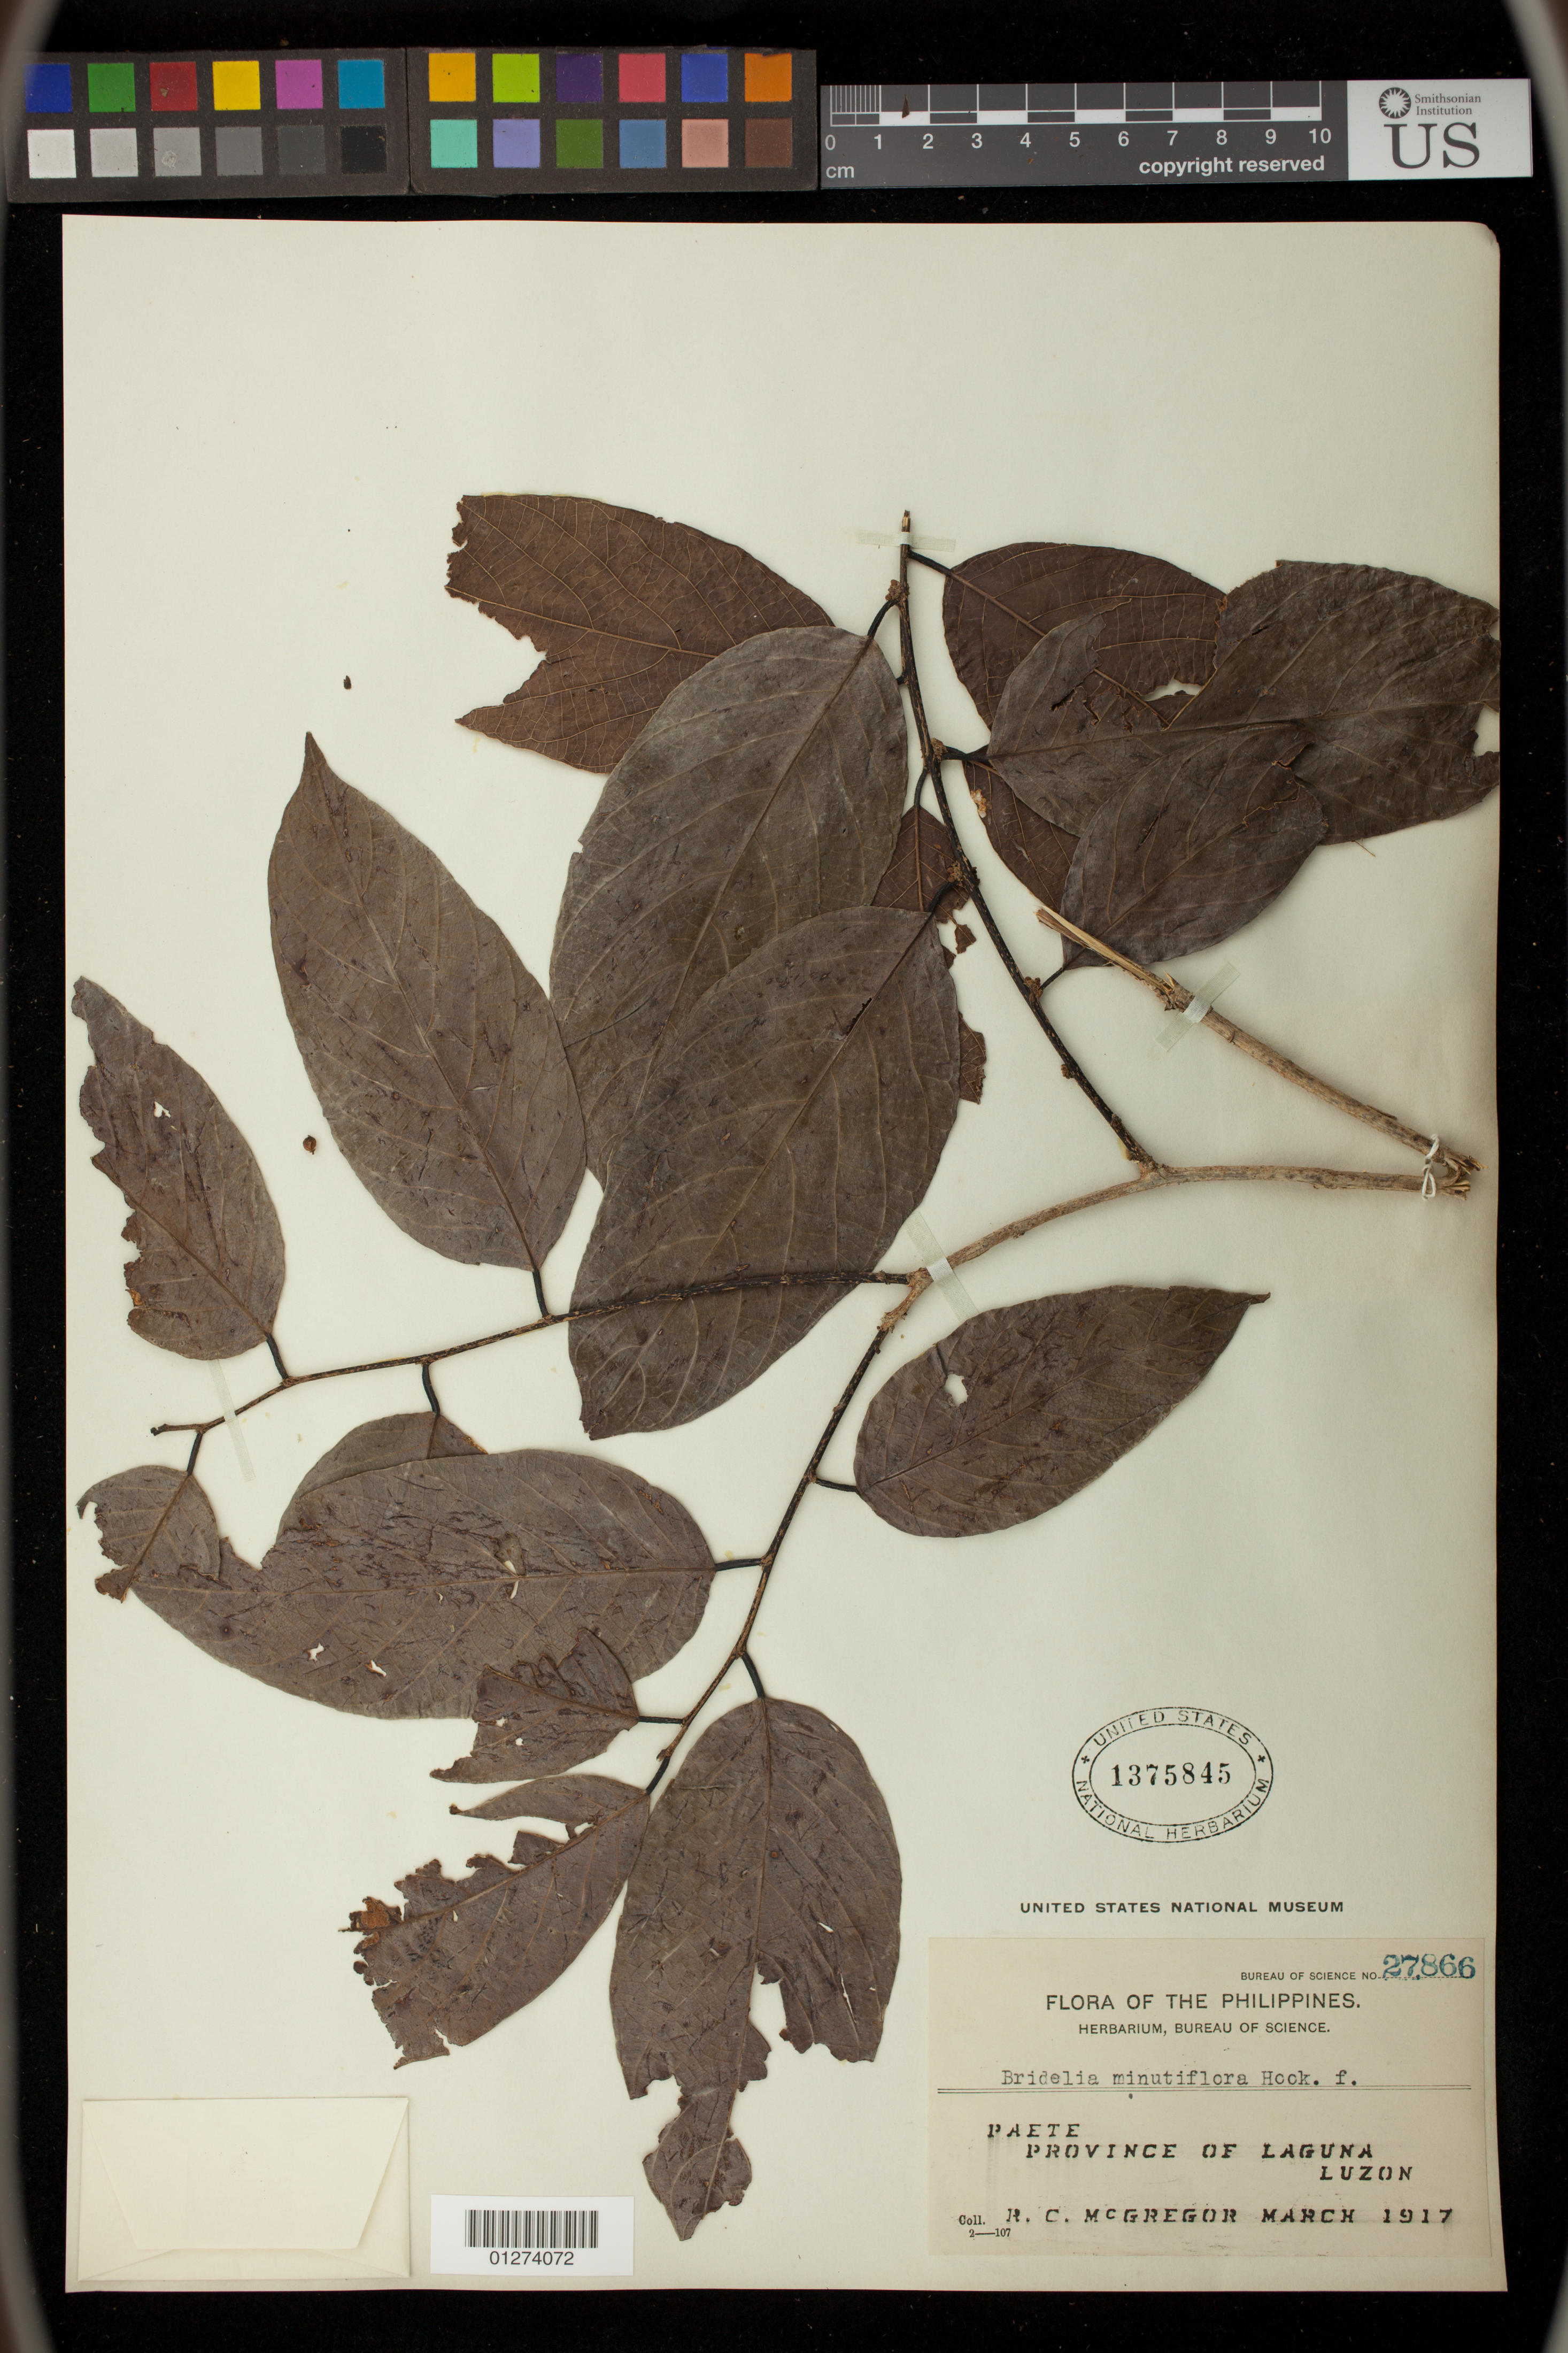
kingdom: Plantae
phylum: Tracheophyta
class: Magnoliopsida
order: Malpighiales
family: Phyllanthaceae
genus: Bridelia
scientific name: Bridelia insulana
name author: Hance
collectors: R. C. McGregor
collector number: Bur. Sci. 27866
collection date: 1917-03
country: Philippines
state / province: Calabarzon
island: Luzon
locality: Paete, Province of Laguna, Luzon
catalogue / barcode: US 1375845